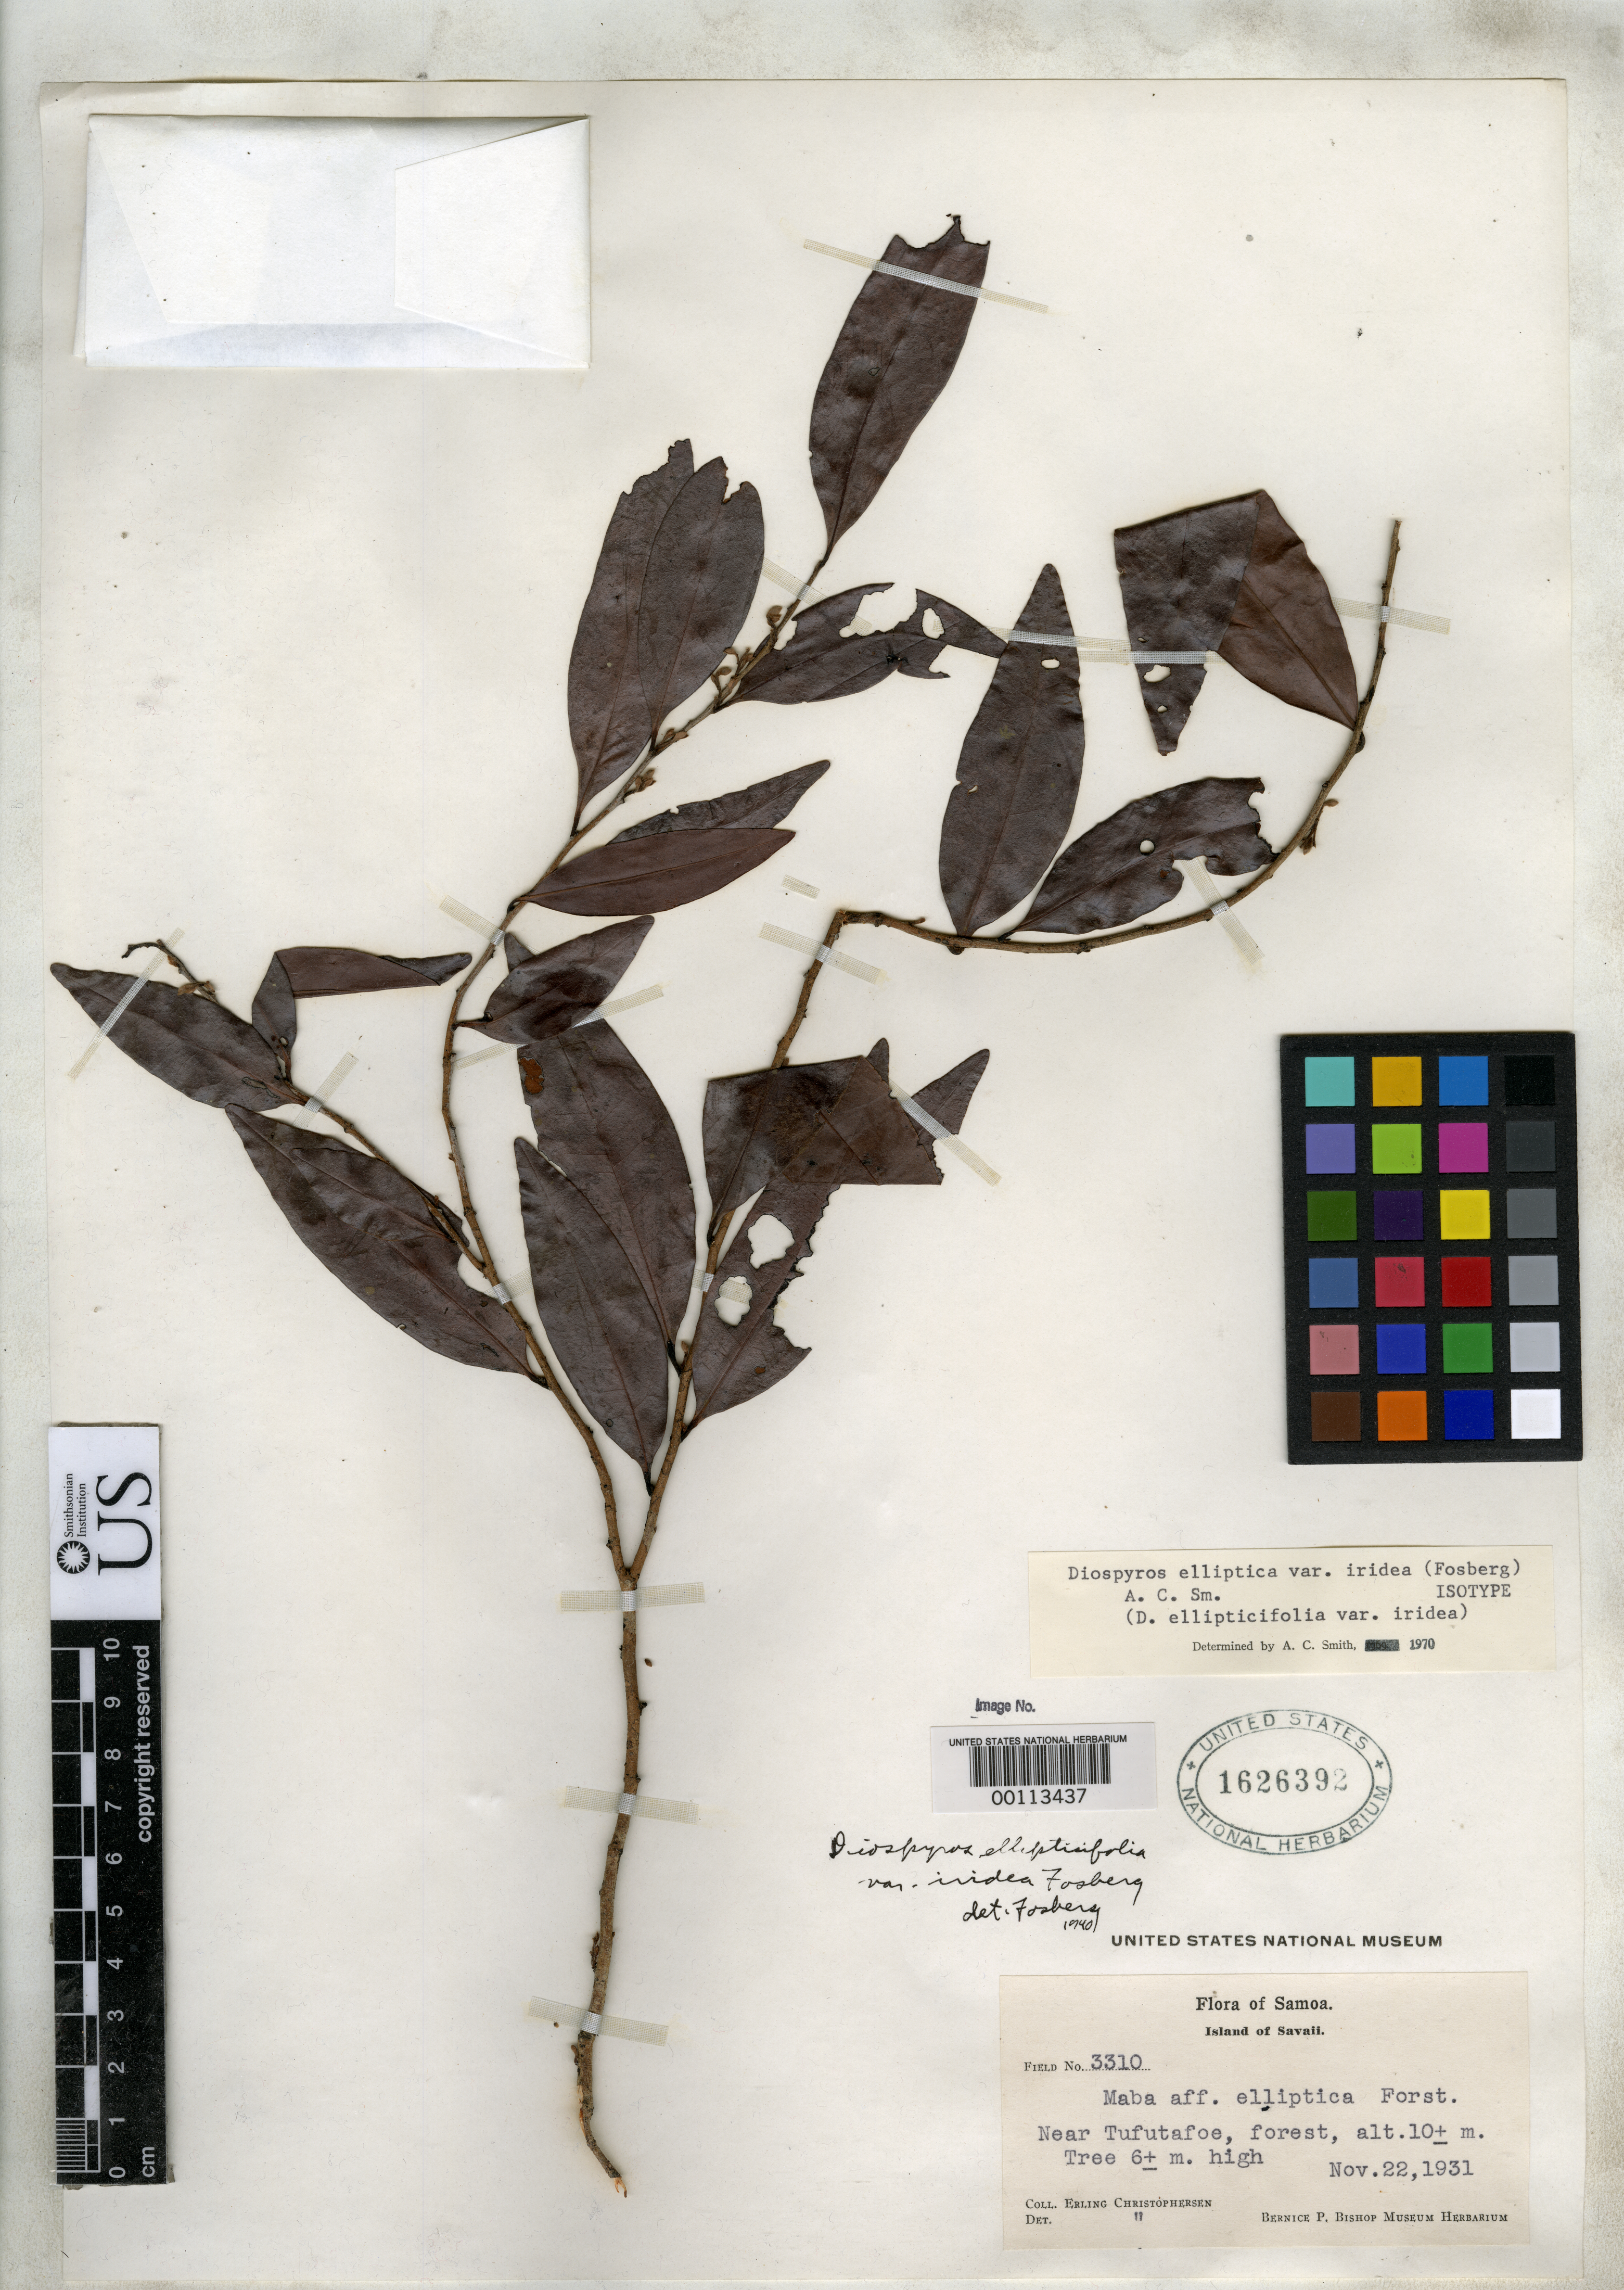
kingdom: Plantae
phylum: Tracheophyta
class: Magnoliopsida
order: Ericales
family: Ebenaceae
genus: Diospyros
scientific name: Diospyros ellipticifolia var. iridea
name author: Fosberg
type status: Isotype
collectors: E. Christophersen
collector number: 3310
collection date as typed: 22 Nov 1931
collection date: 1931-11-22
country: Samoa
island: Savai'i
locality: Near Tufutafoe. [Western Samoa]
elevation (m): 10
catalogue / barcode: US 1626392